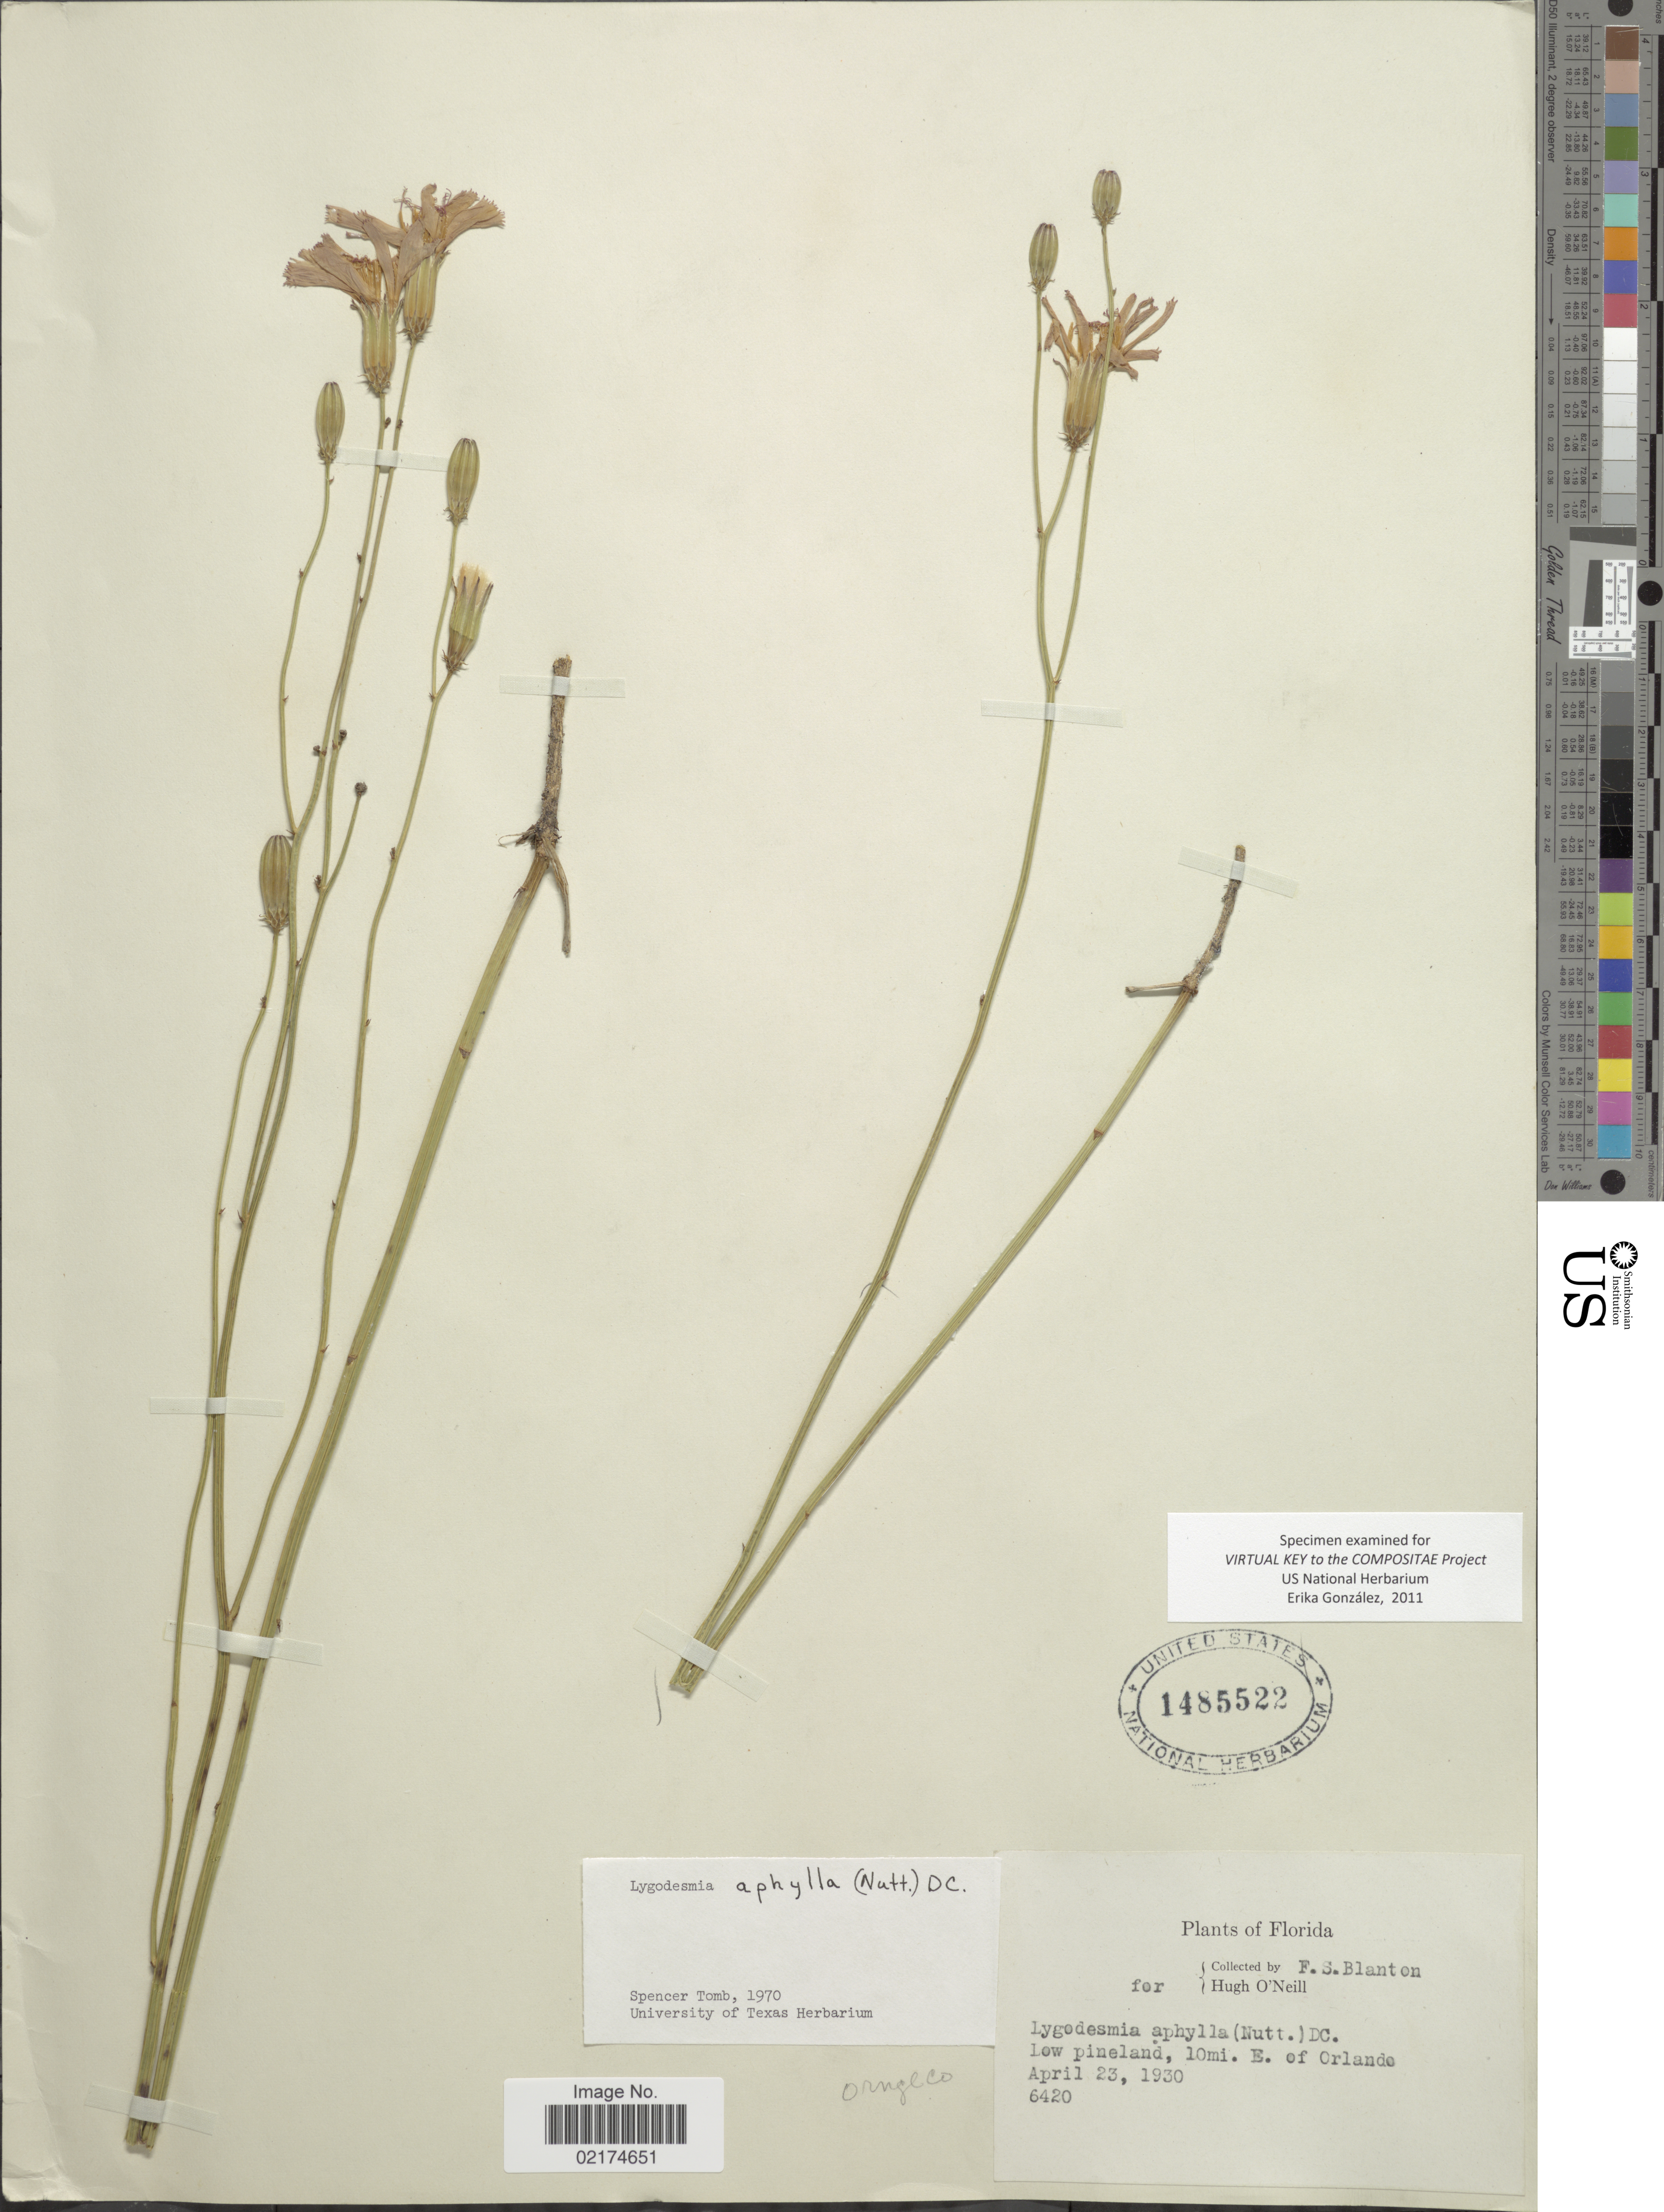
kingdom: Plantae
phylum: Tracheophyta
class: Magnoliopsida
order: Asterales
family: Asteraceae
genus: Lygodesmia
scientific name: Lygodesmia aphylla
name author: (Nutt.) DC.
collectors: F. S. Blanton & H. O'Neill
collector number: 6420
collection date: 1930-04-23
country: United States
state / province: Florida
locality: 10 mi. E of Orlando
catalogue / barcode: US 1485522